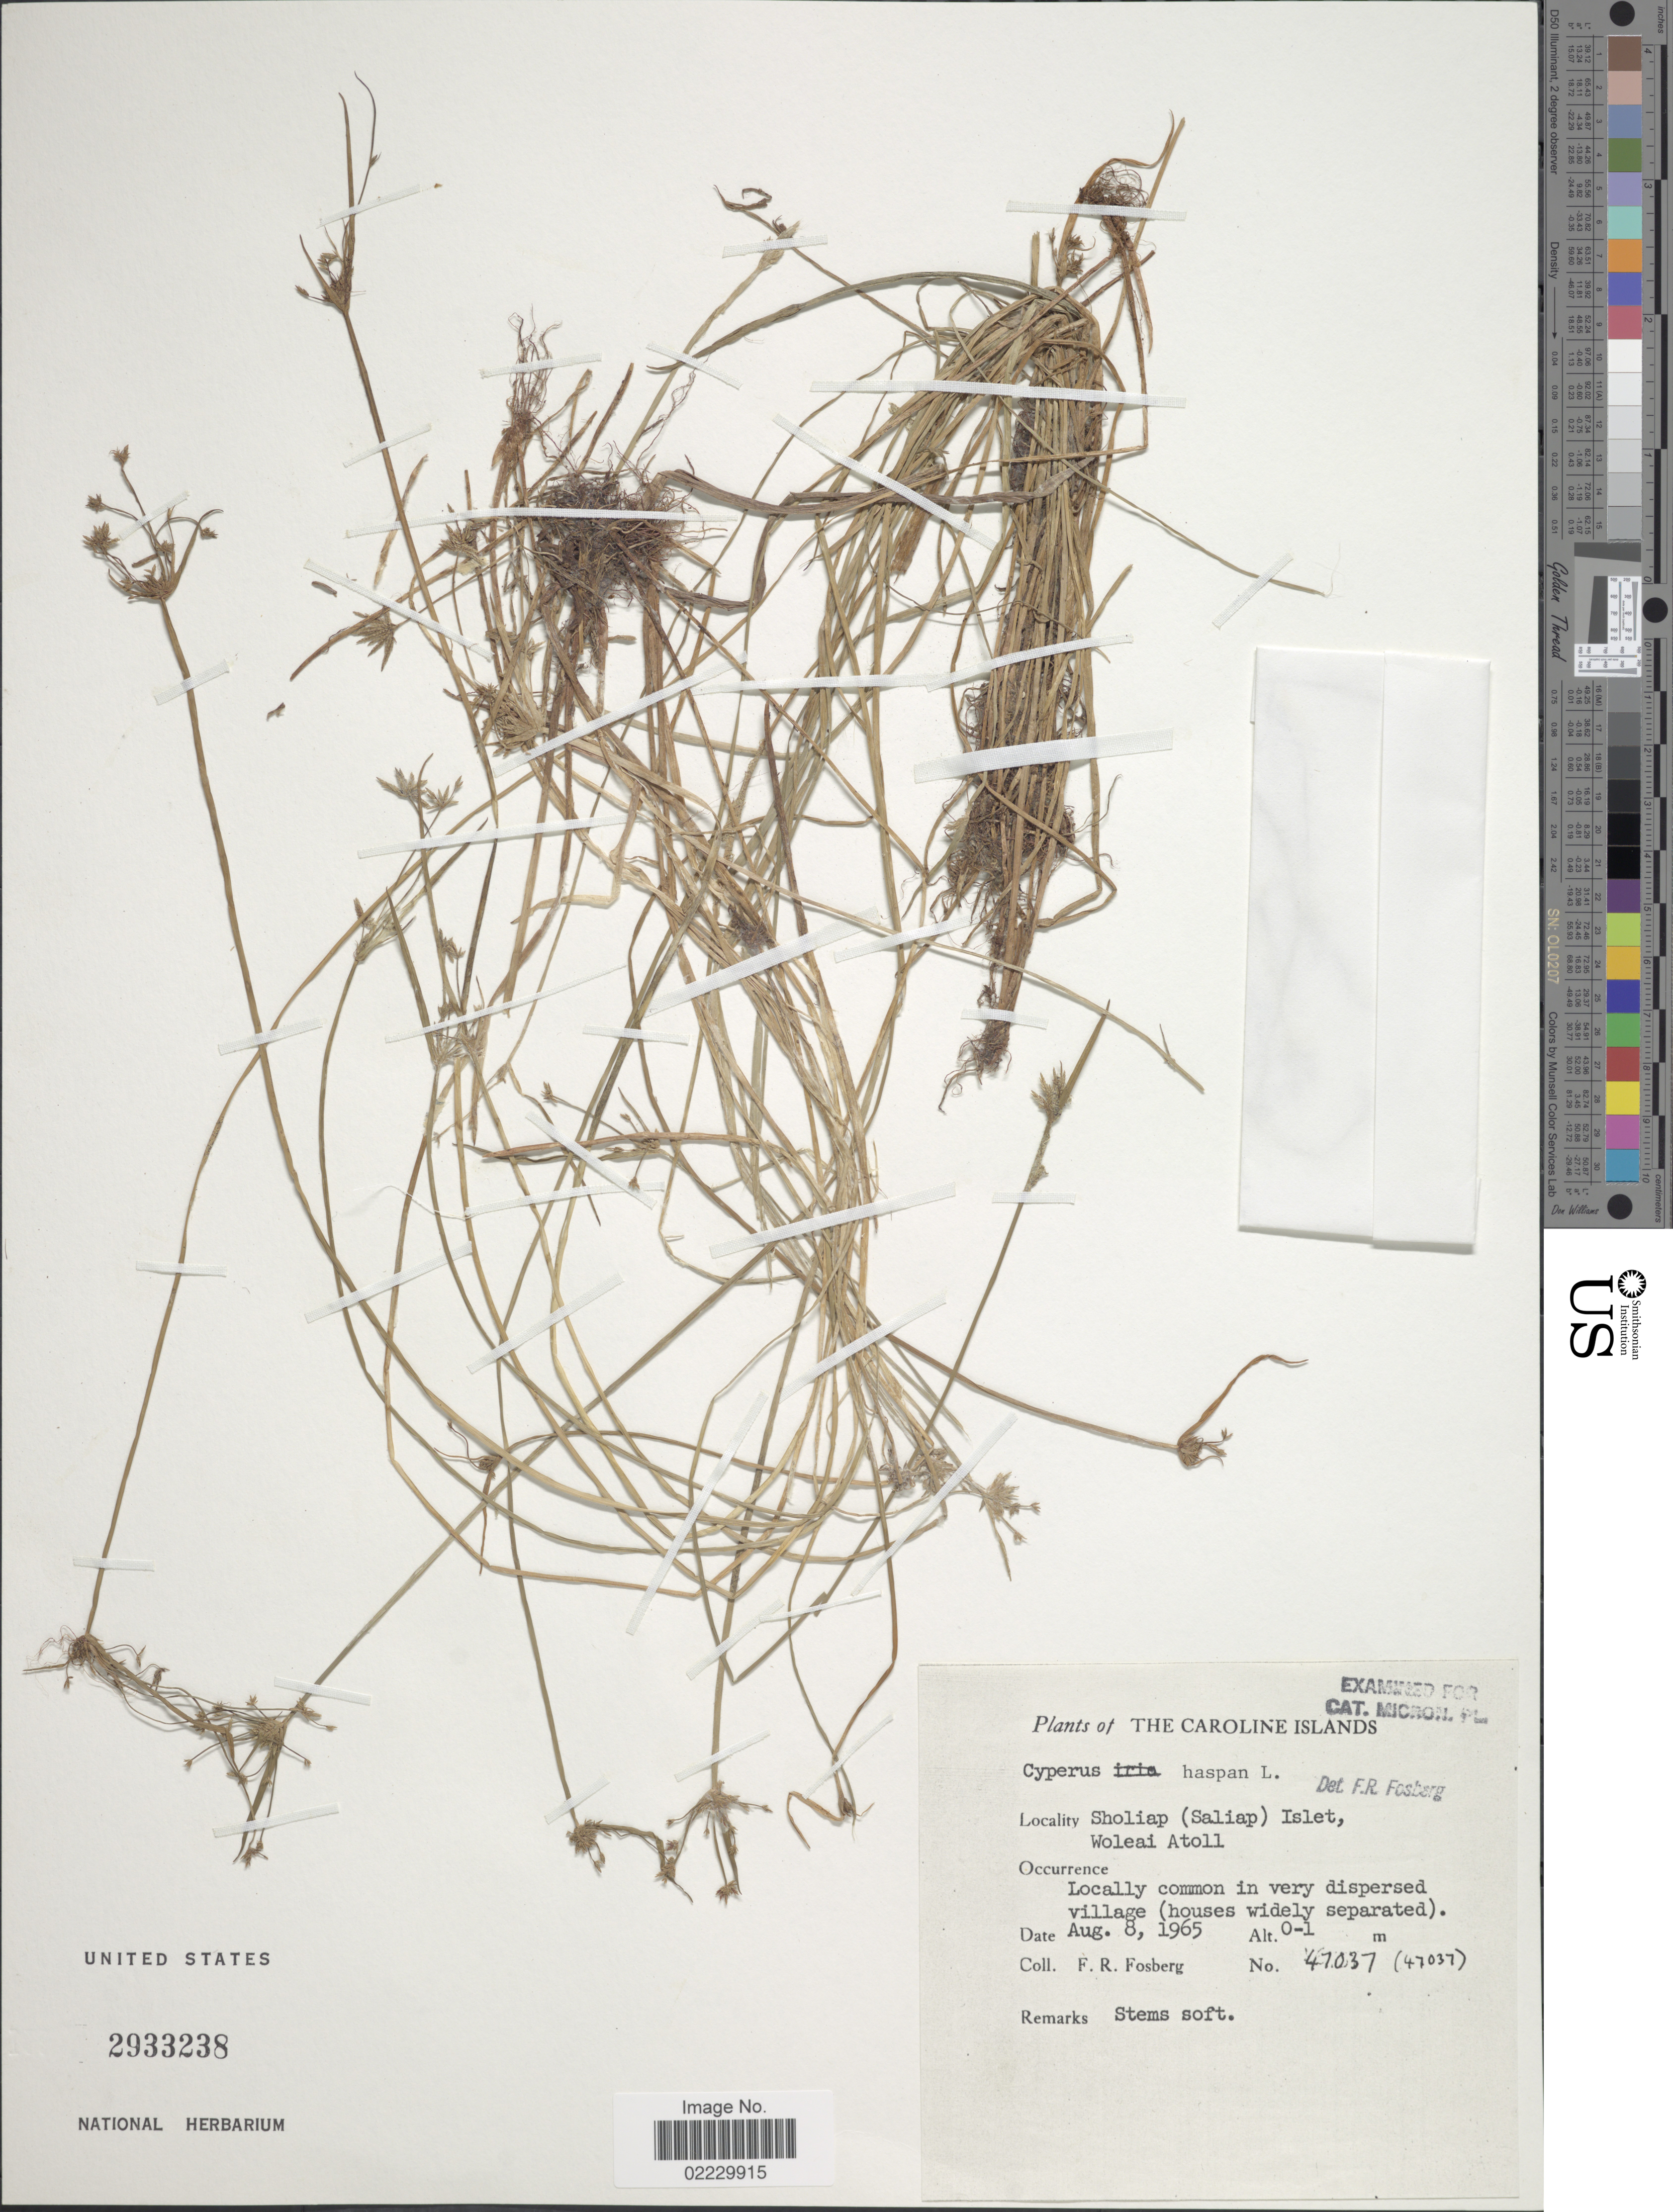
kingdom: Plantae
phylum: Tracheophyta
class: Liliopsida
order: Poales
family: Cyperaceae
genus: Cyperus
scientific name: Cyperus haspan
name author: L.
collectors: F. R. Fosberg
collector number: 47037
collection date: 1965-08-08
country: Micronesia, Federated States of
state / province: Yap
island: Woleai Atoll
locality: The Caroline Islands, Sholiap (Saliap ) Islet Woleai Atoll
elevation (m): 0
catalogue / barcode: US 2933238